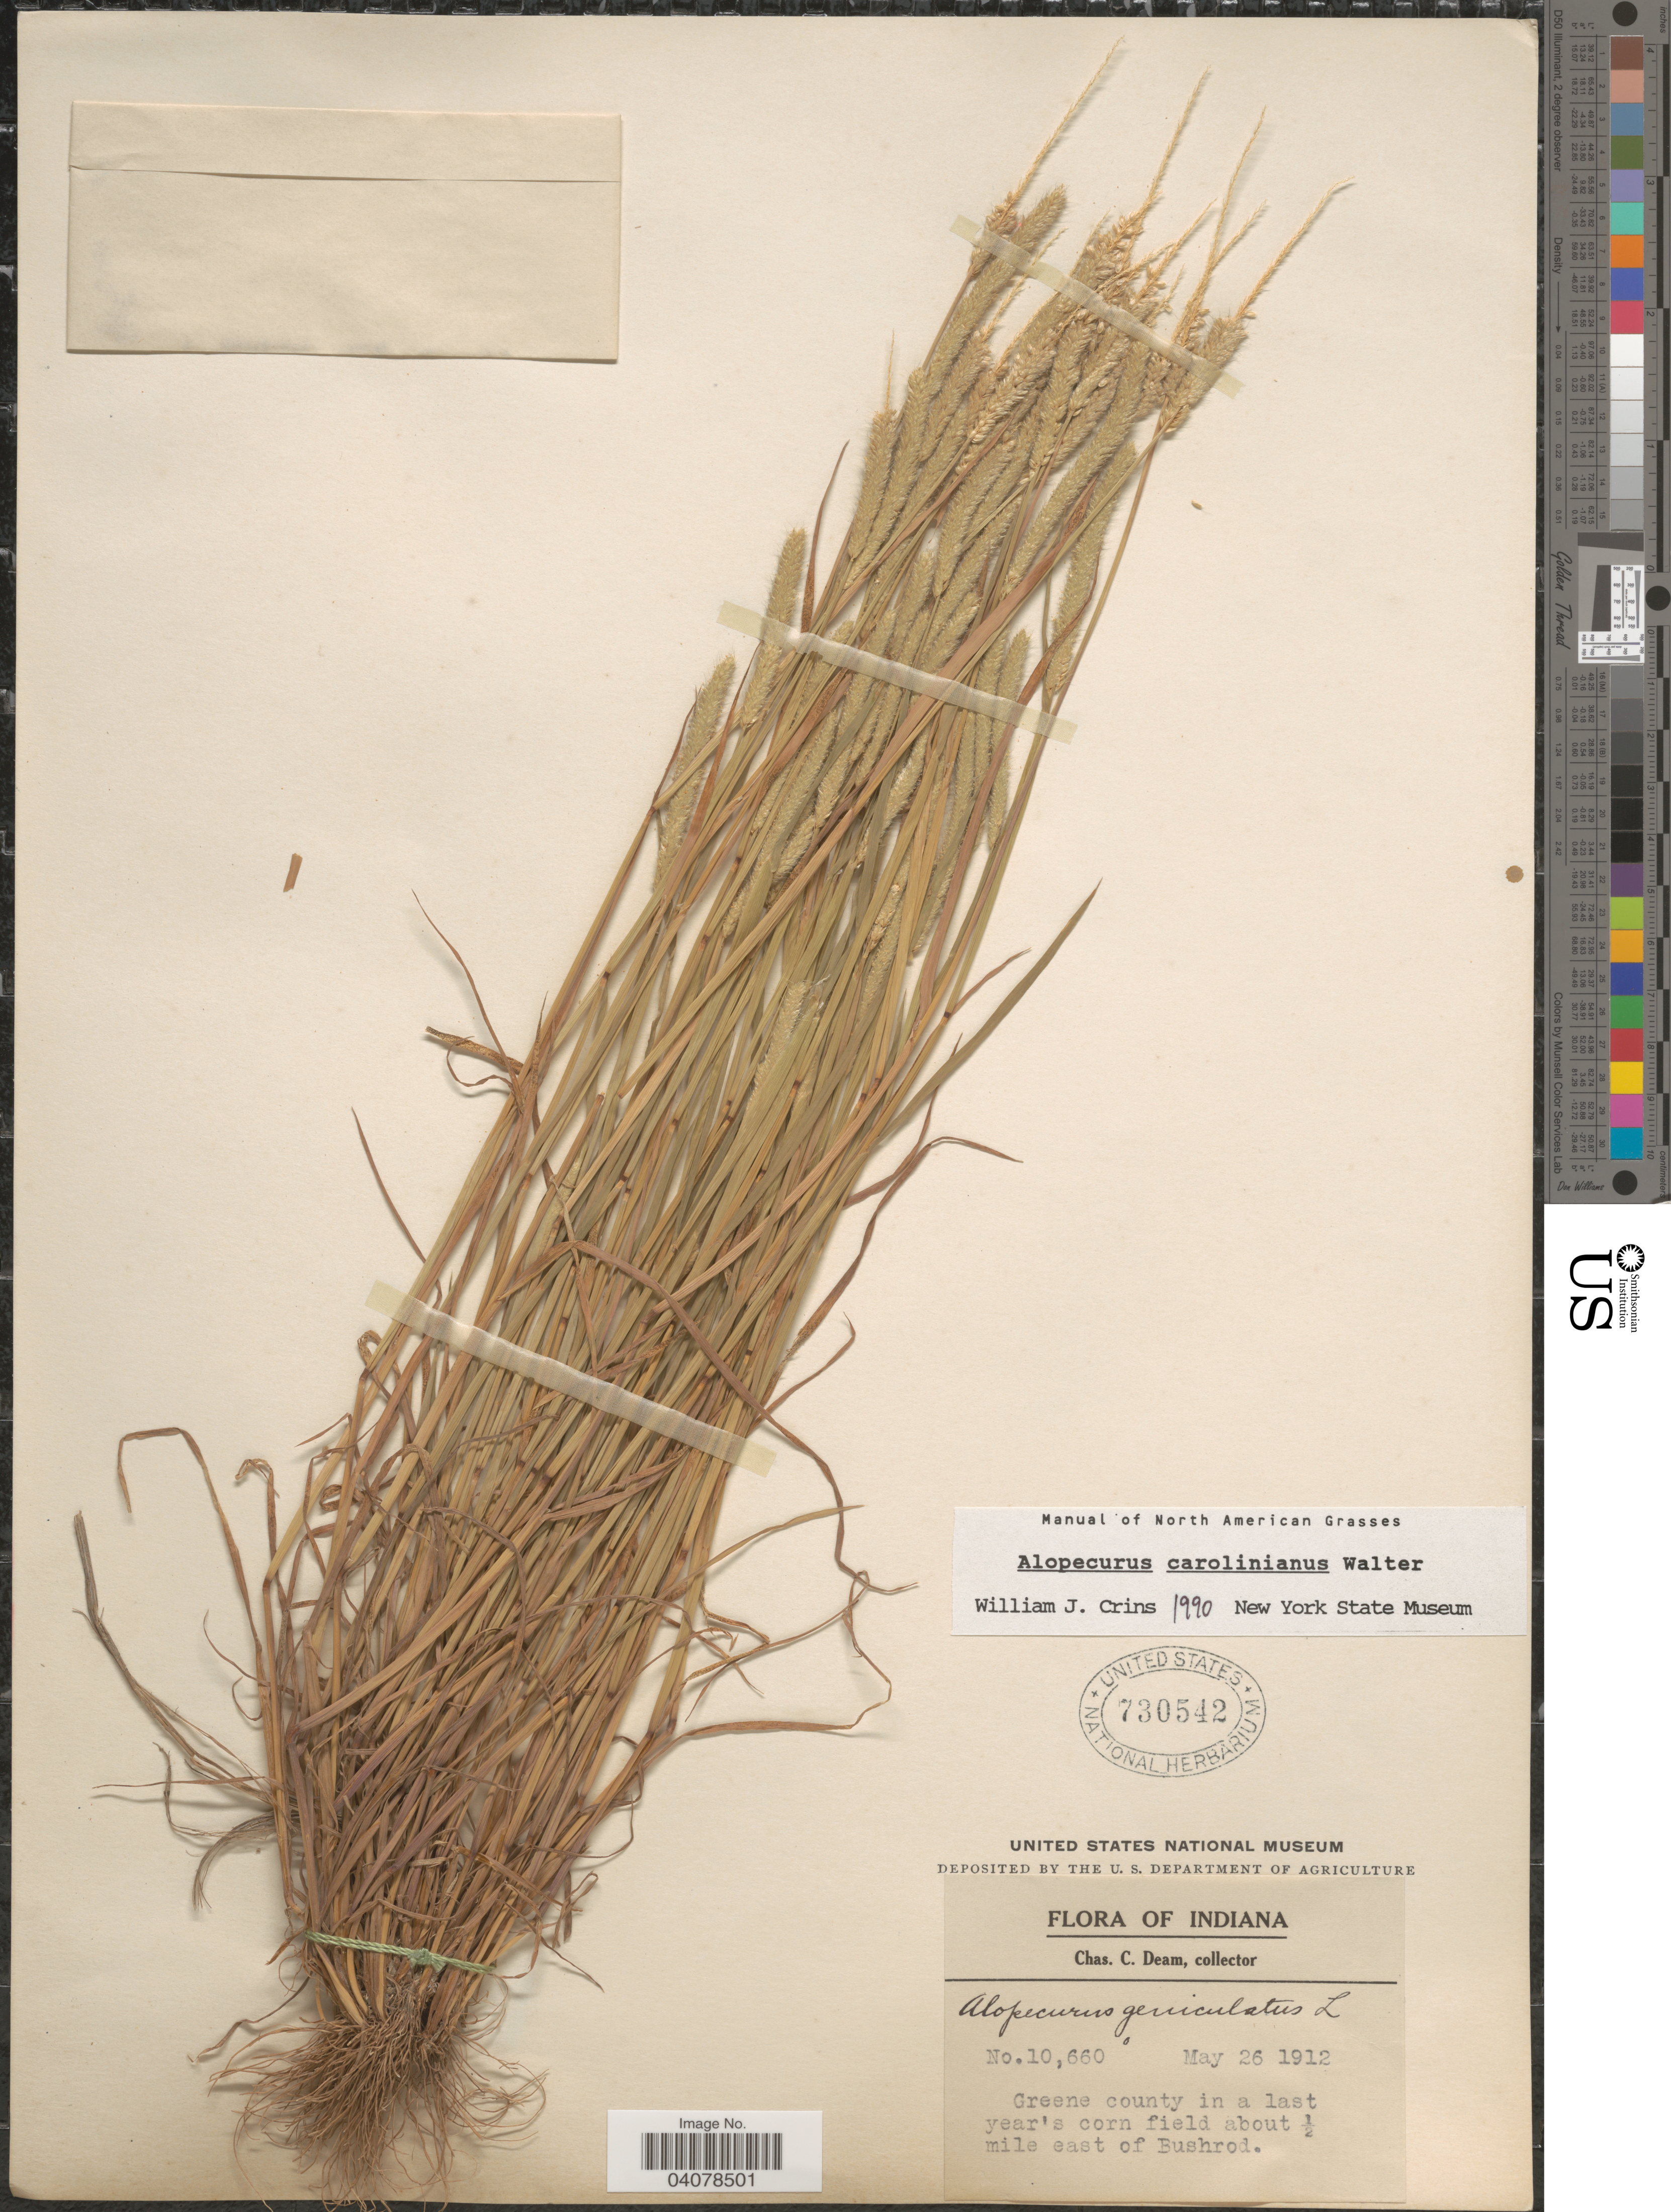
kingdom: Plantae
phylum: Tracheophyta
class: Liliopsida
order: Poales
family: Poaceae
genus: Alopecurus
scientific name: Alopecurus aequalis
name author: Sobol.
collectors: C. C. Deam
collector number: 10660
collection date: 1912-05-26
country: United States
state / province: Indiana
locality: Greene county in a last year's corn field about 1/2 mile east of Bushrod.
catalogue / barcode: US 730542